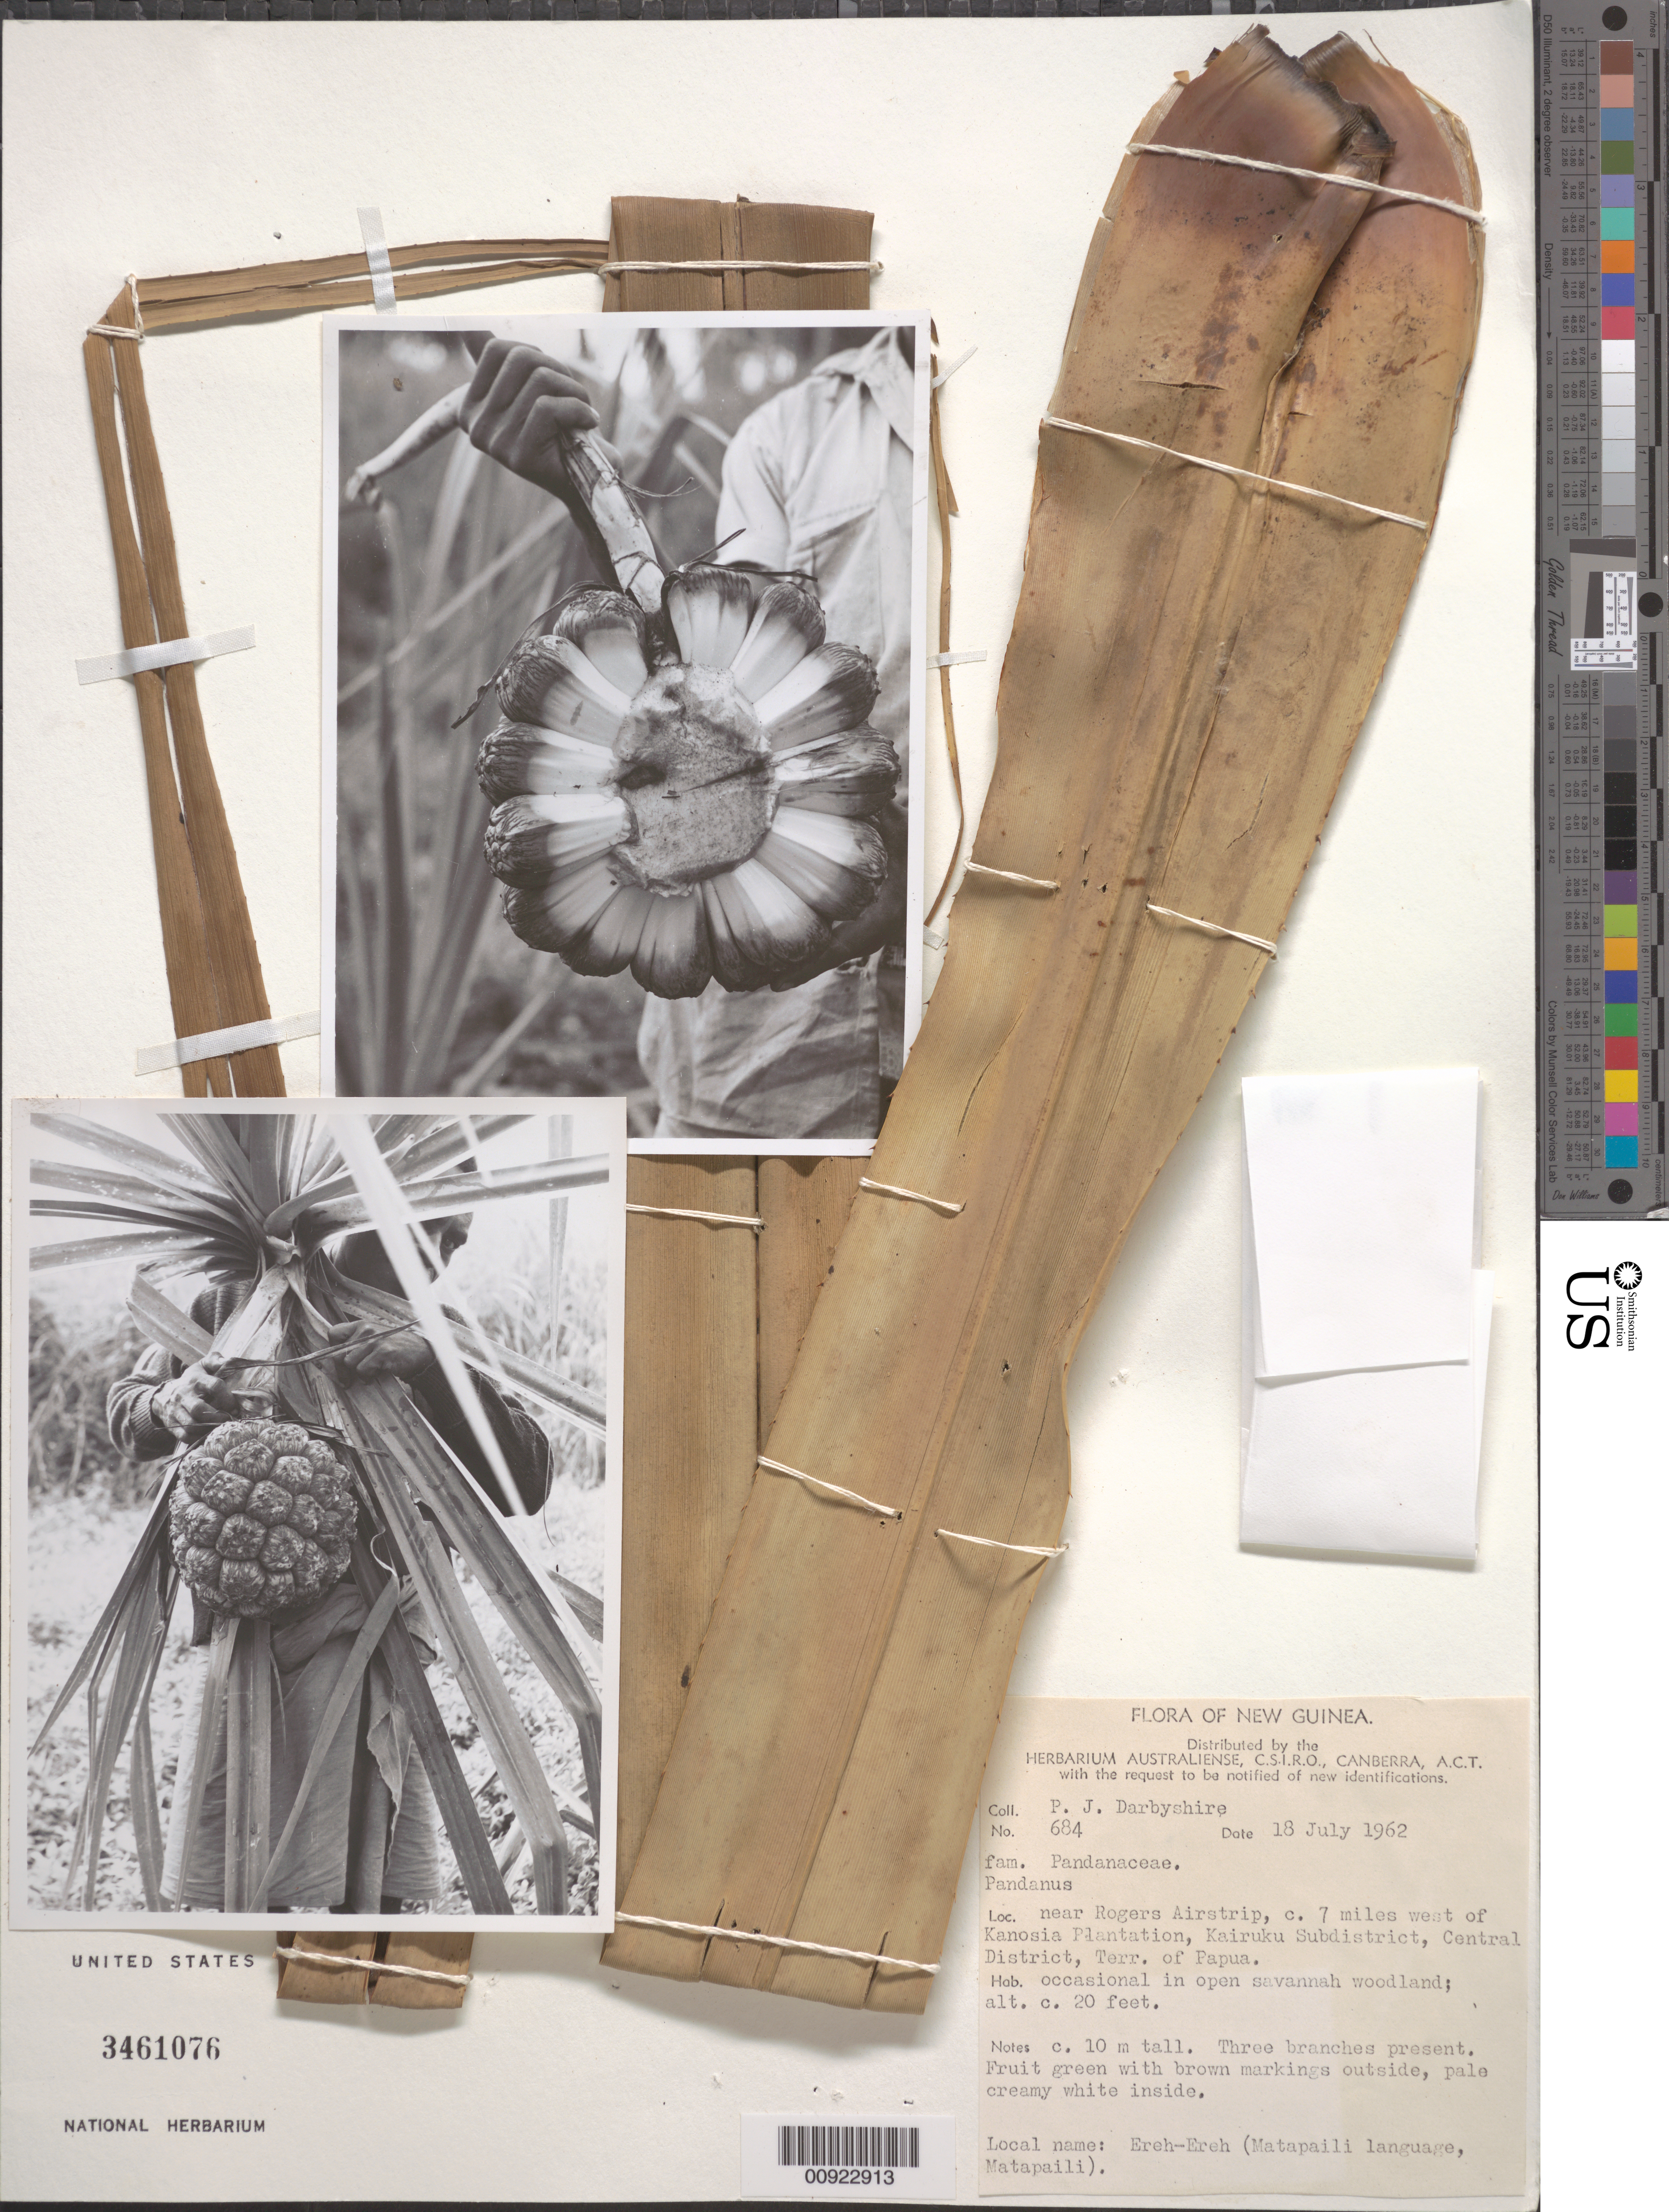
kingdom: Plantae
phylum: Tracheophyta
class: Liliopsida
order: Pandanales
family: Pandanaceae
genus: Pandanus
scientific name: Pandanus sp.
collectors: P. Darbyshire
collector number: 684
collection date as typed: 18 Jul 1962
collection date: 1962-07-18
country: Papua New Guinea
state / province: Central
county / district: Kairuku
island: New Guinea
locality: near Rogers Airstrip, c. 7 miles west of Kanosia Plantation, Kairuku Subdistrict.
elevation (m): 6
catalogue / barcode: US 3461076